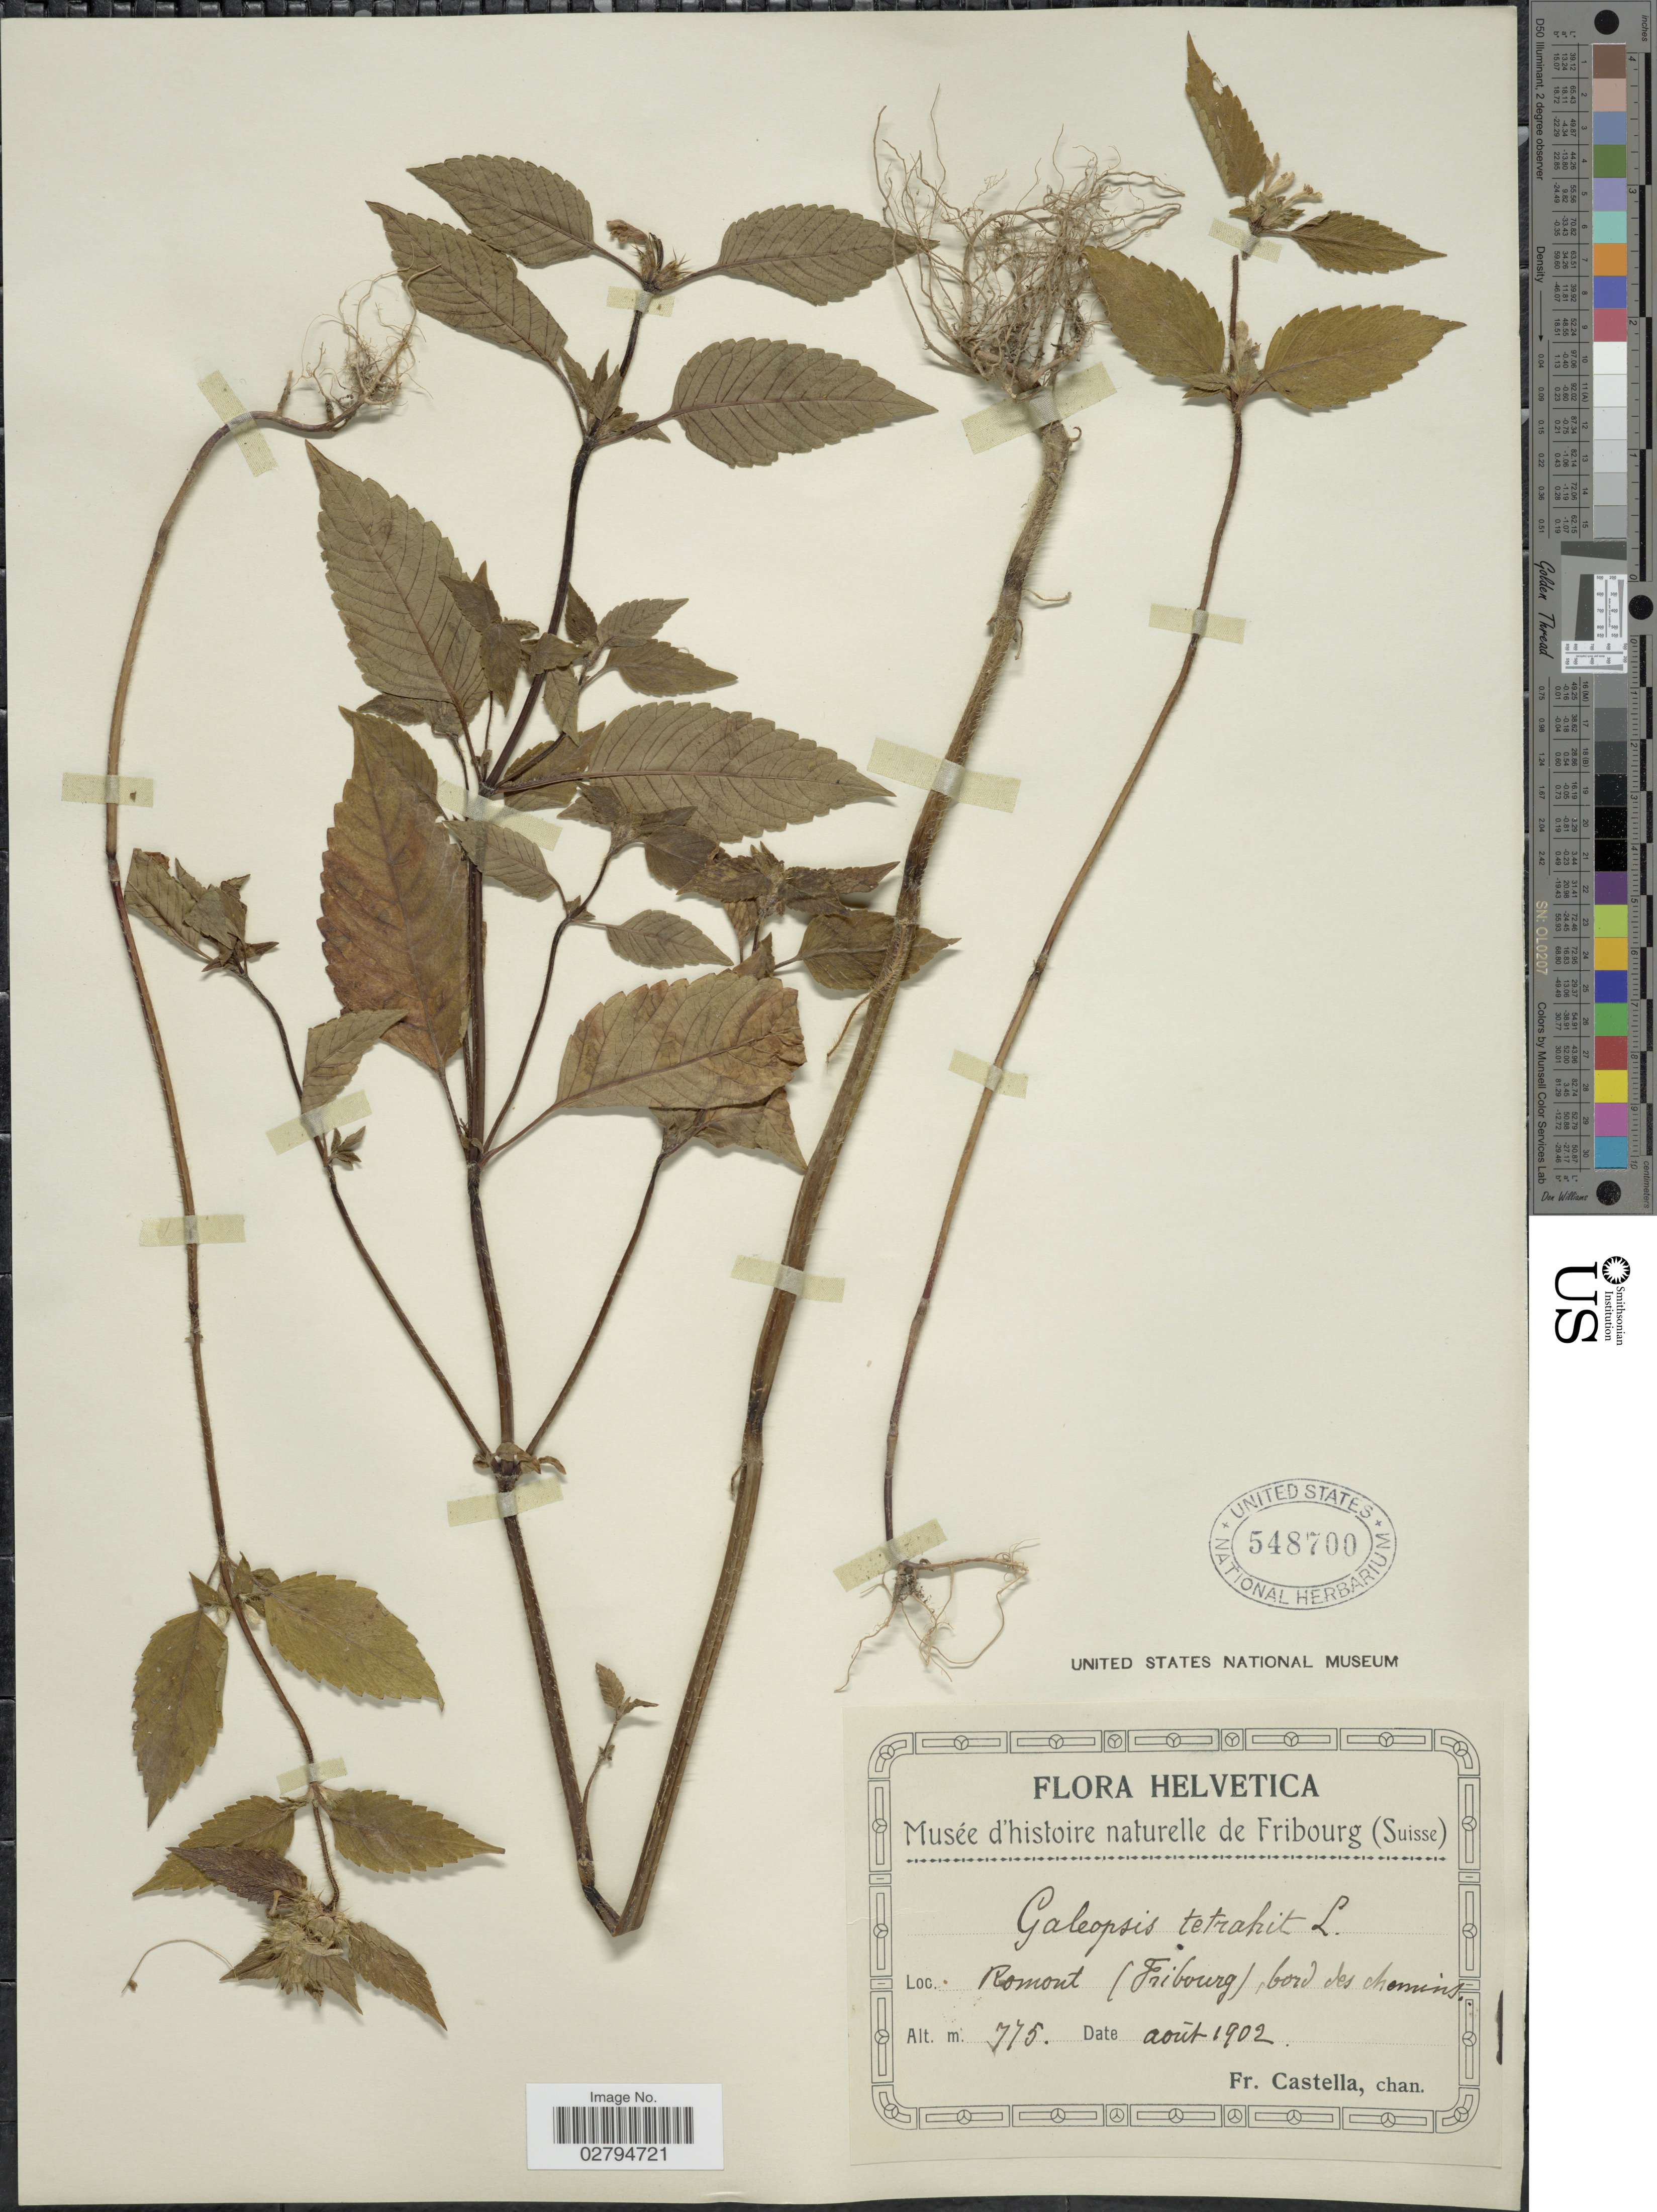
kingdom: Plantae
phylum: Tracheophyta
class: Magnoliopsida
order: Lamiales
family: Lamiaceae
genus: Galeopsis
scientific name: Galeopsis tetrahit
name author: L.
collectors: Fr. Castella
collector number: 775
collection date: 1902-08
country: Switzerland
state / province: Fribourg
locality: Helvetica. Romont.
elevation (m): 775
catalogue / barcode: US 548700